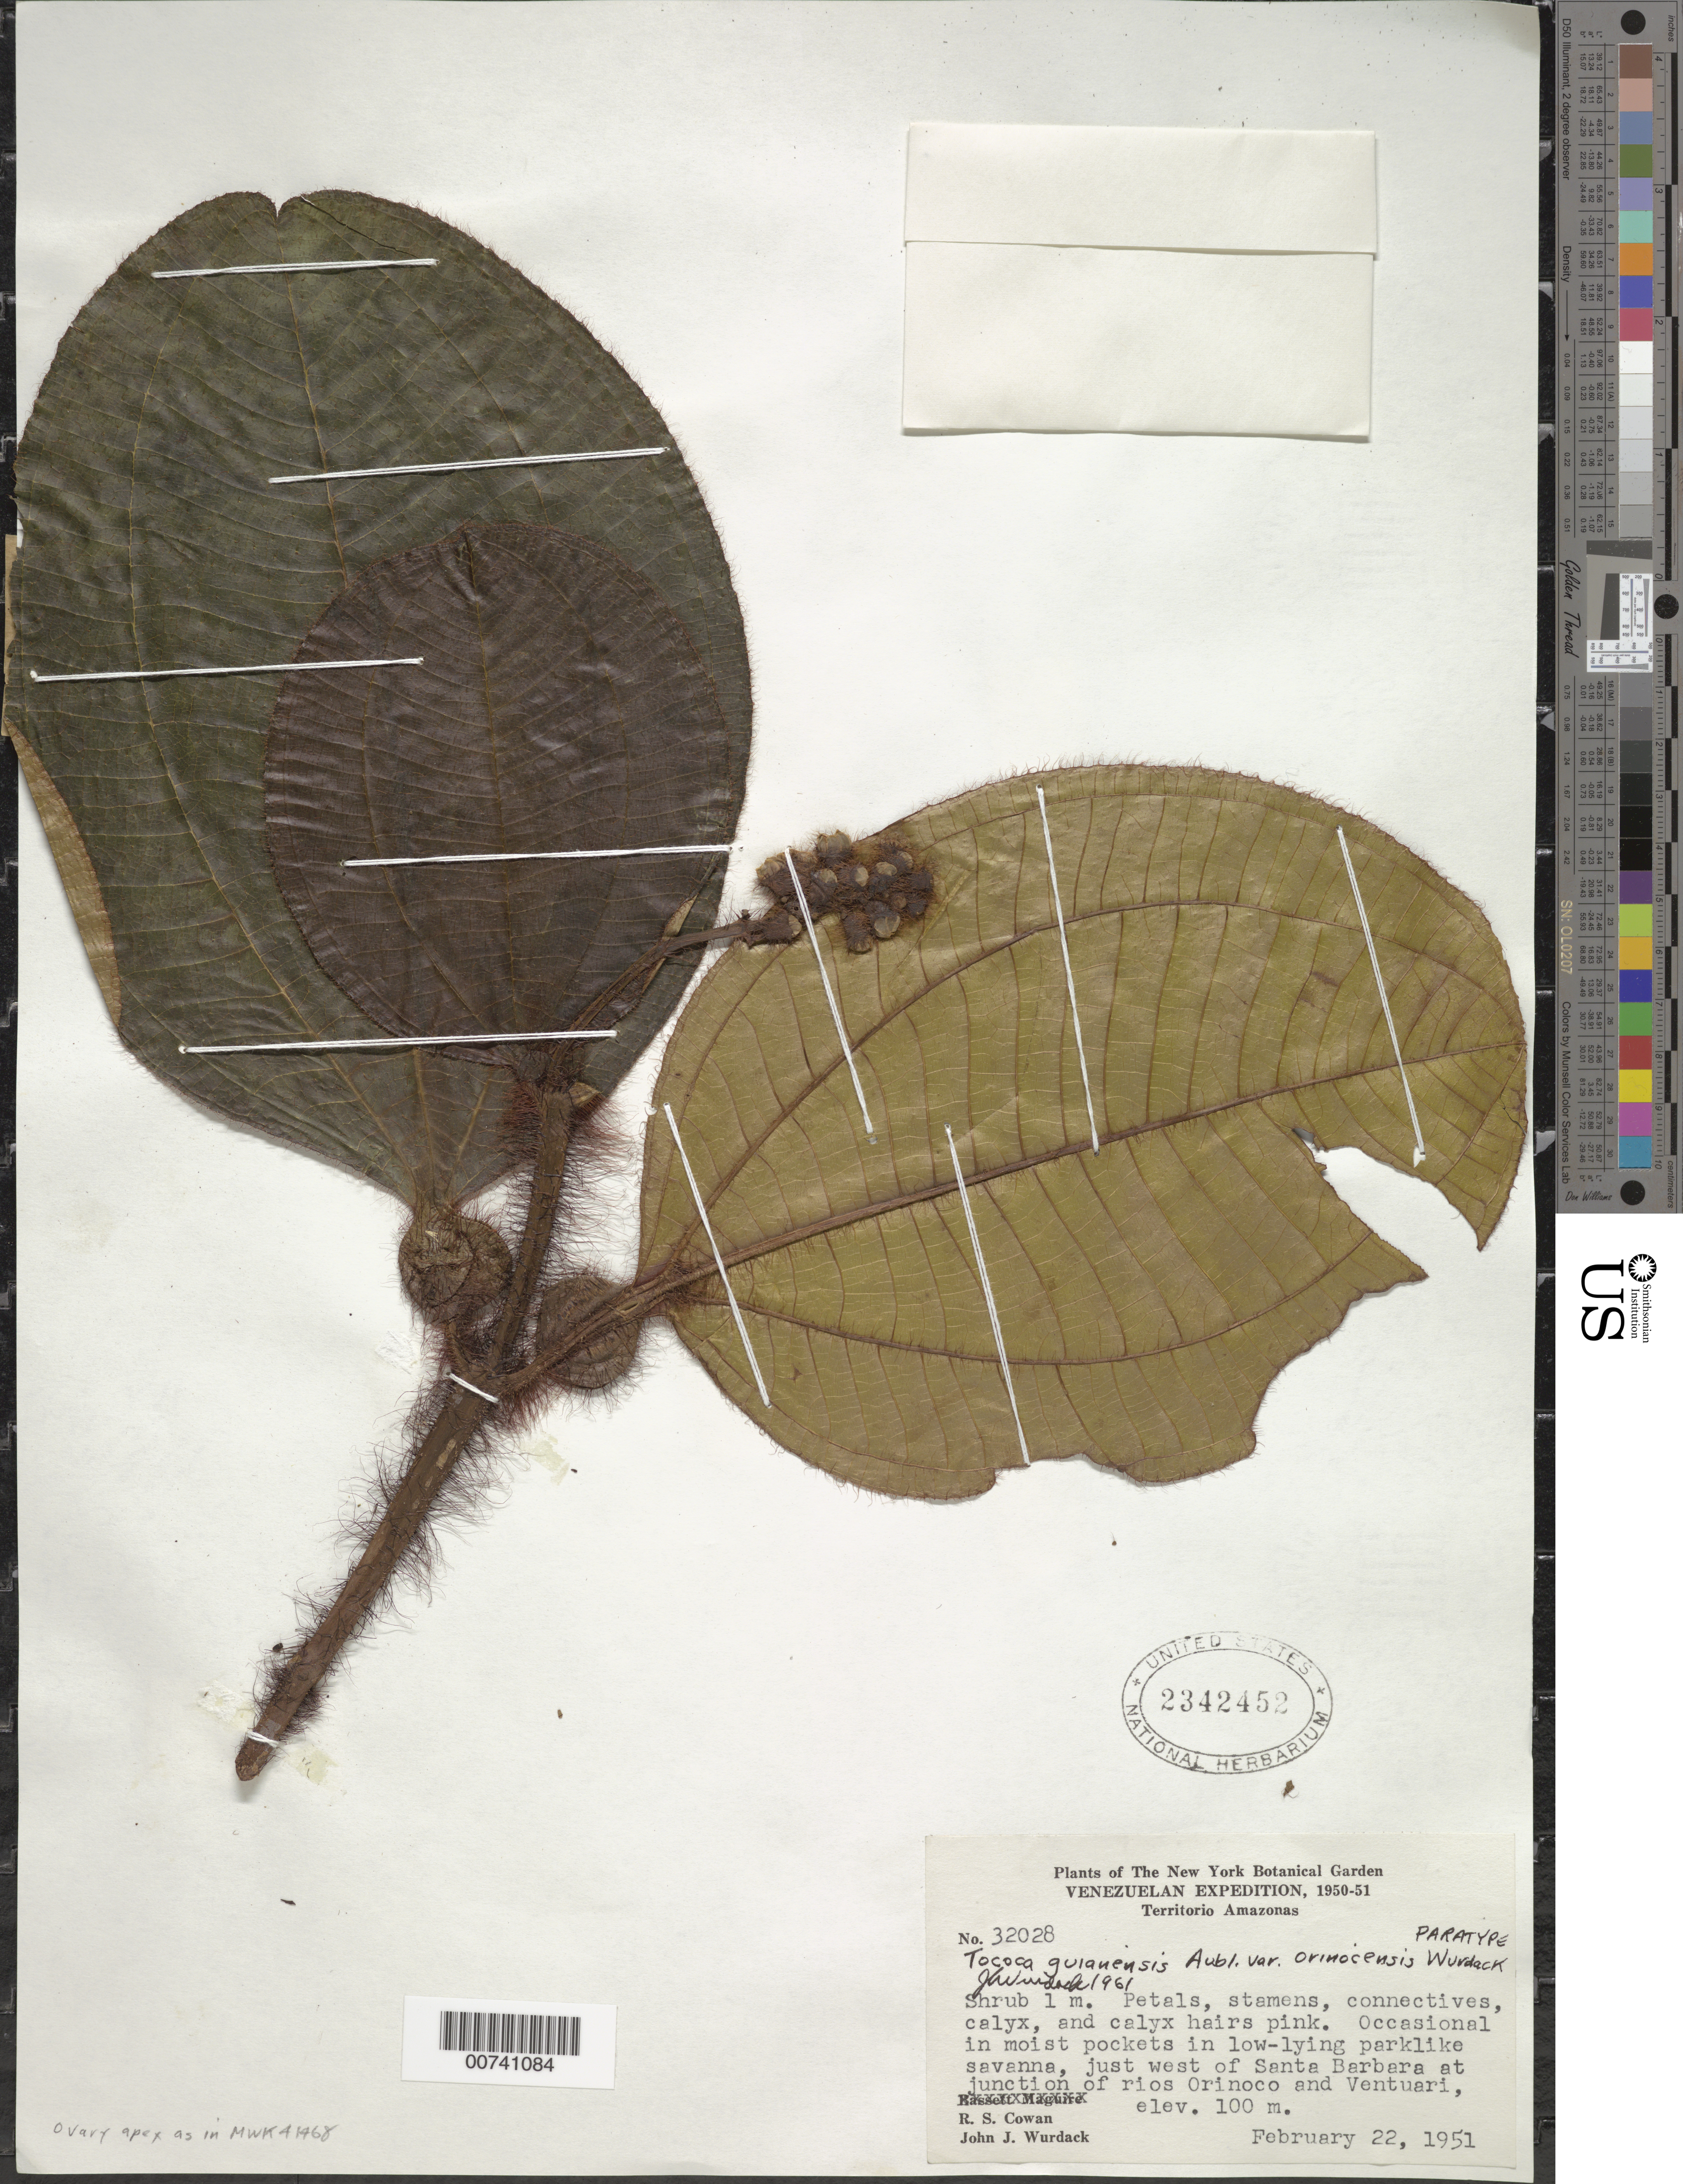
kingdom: Plantae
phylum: Tracheophyta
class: Magnoliopsida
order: Myrtales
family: Melastomataceae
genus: Tococa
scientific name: Tococa guianensis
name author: Aubl.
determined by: Wurdack, John J., (US), US (UNITED STATES)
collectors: R. S. Cowan & J. J. Wurdack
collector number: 32038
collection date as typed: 22-Feb-51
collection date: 1951-02-22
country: Venezuela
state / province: Amazonas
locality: Santa Barbara, West of, at junction of ríos Orinoco and Ventuari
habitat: Moist low-lying parklike savanna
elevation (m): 100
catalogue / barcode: US 2342452